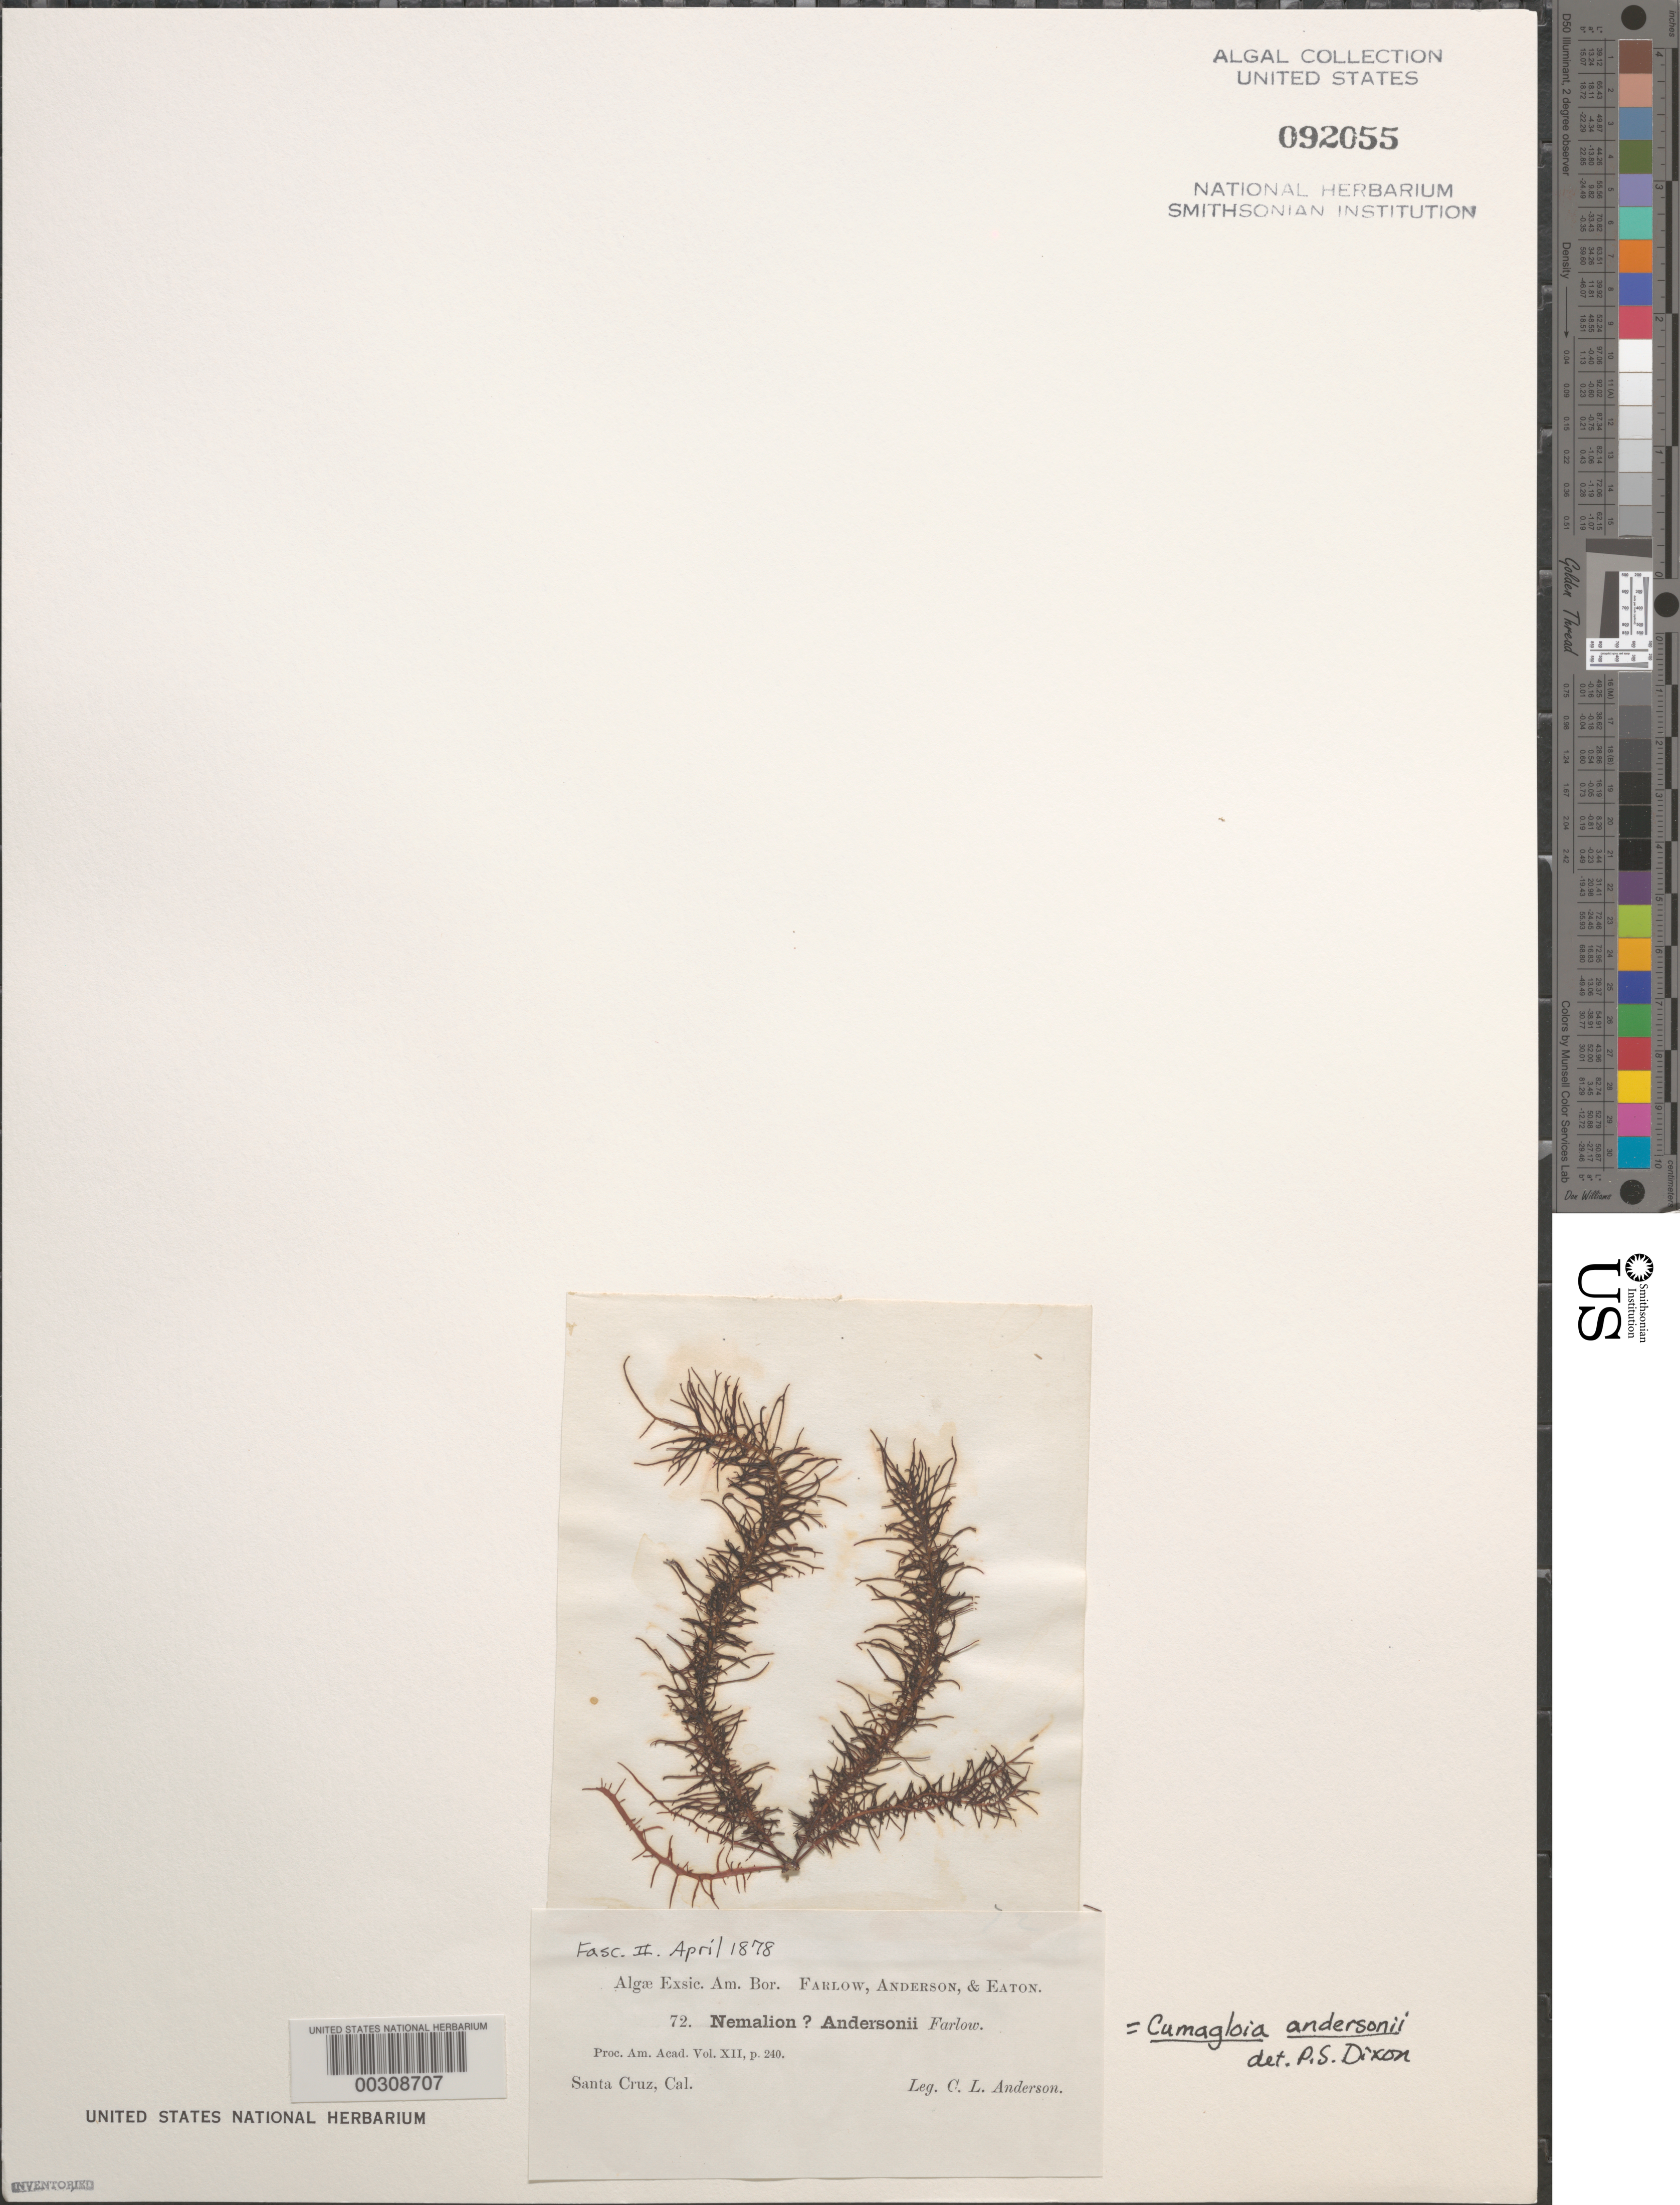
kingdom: Plantae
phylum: Rhodophyta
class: Florideophyceae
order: Nemaliales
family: Liagoraceae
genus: Cumagloia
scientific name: Cumagloia andersonii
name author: (Farl.) Setch. & N.L. Gardner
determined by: Dixon, P. S.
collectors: C. L. Anderson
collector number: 72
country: United States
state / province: California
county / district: Santa Cruz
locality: Santa Cruz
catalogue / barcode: US 92055